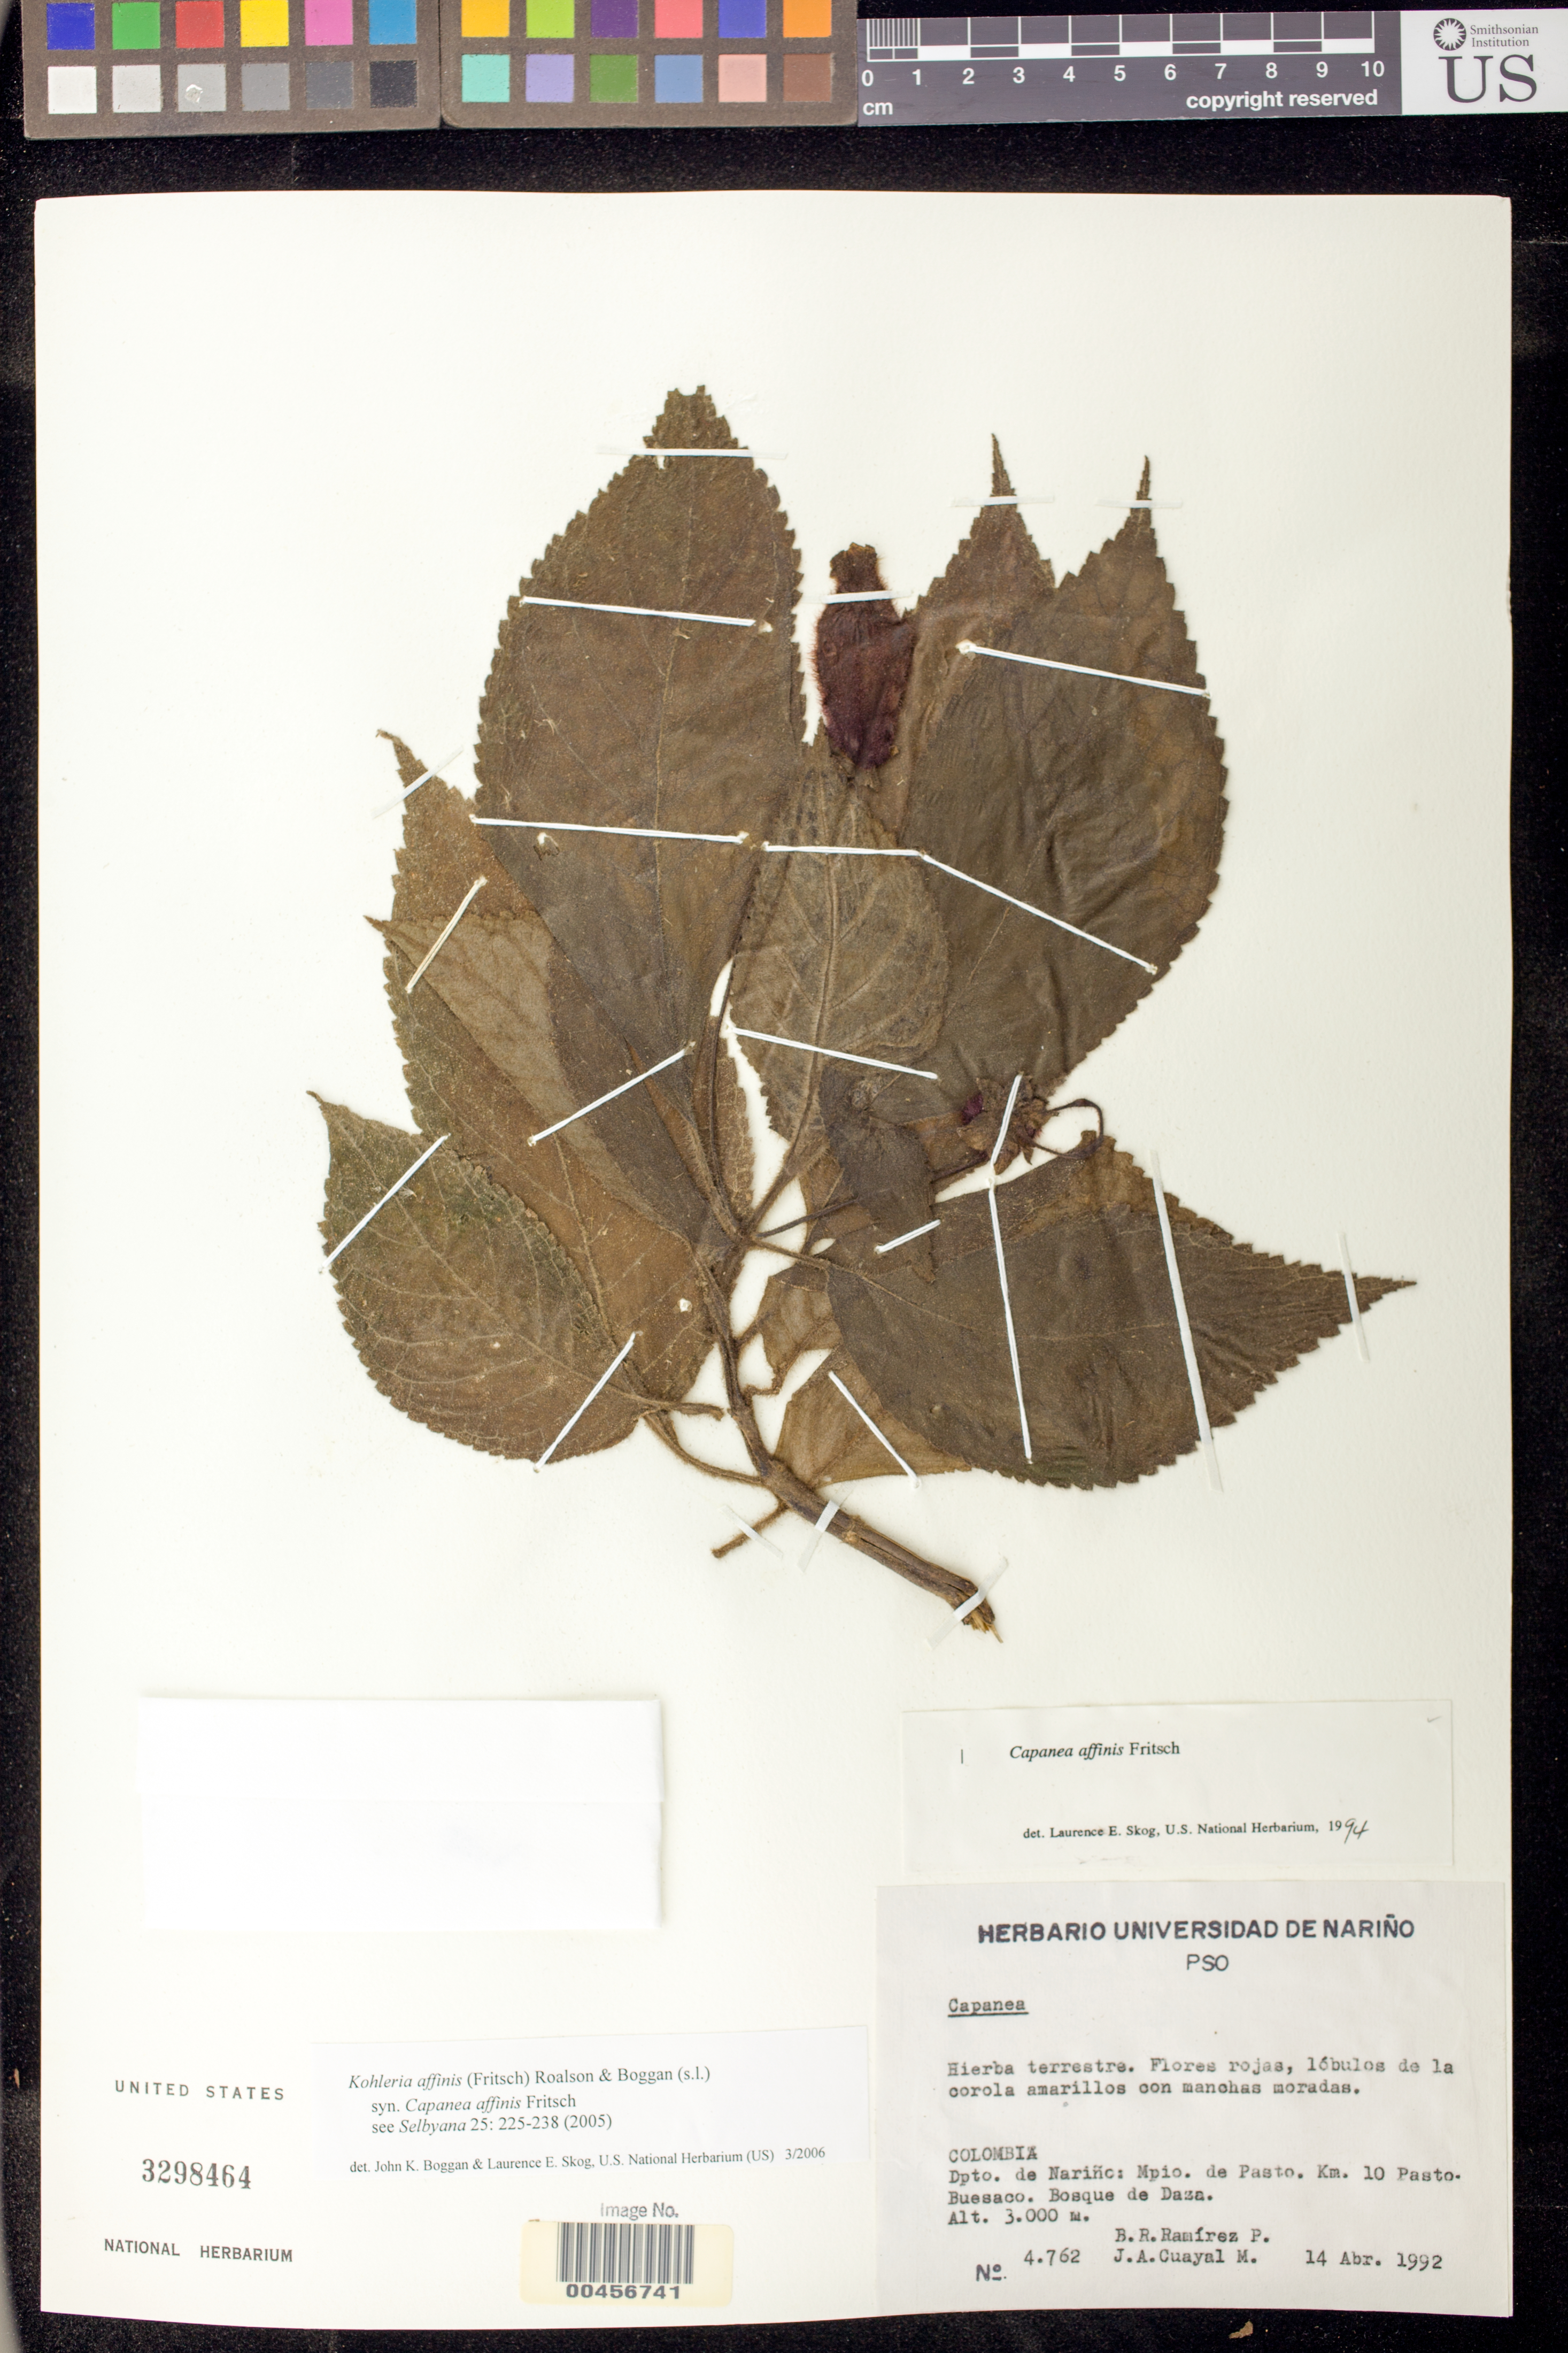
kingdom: Plantae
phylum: Tracheophyta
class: Magnoliopsida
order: Lamiales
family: Gesneriaceae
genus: Kohleria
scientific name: Kohleria affinis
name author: (Fritsch) Roalson & Boggan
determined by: Boggan, J. K.; Skog, L. E.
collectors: B. R. Ramirez P. & J. Cuayal M.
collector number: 4762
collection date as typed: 14 Apr 1992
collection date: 1992-04-14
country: Colombia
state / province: Nariño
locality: Pasto, Pasto-Buesaco, bosque de Daza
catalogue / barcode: US 3298464